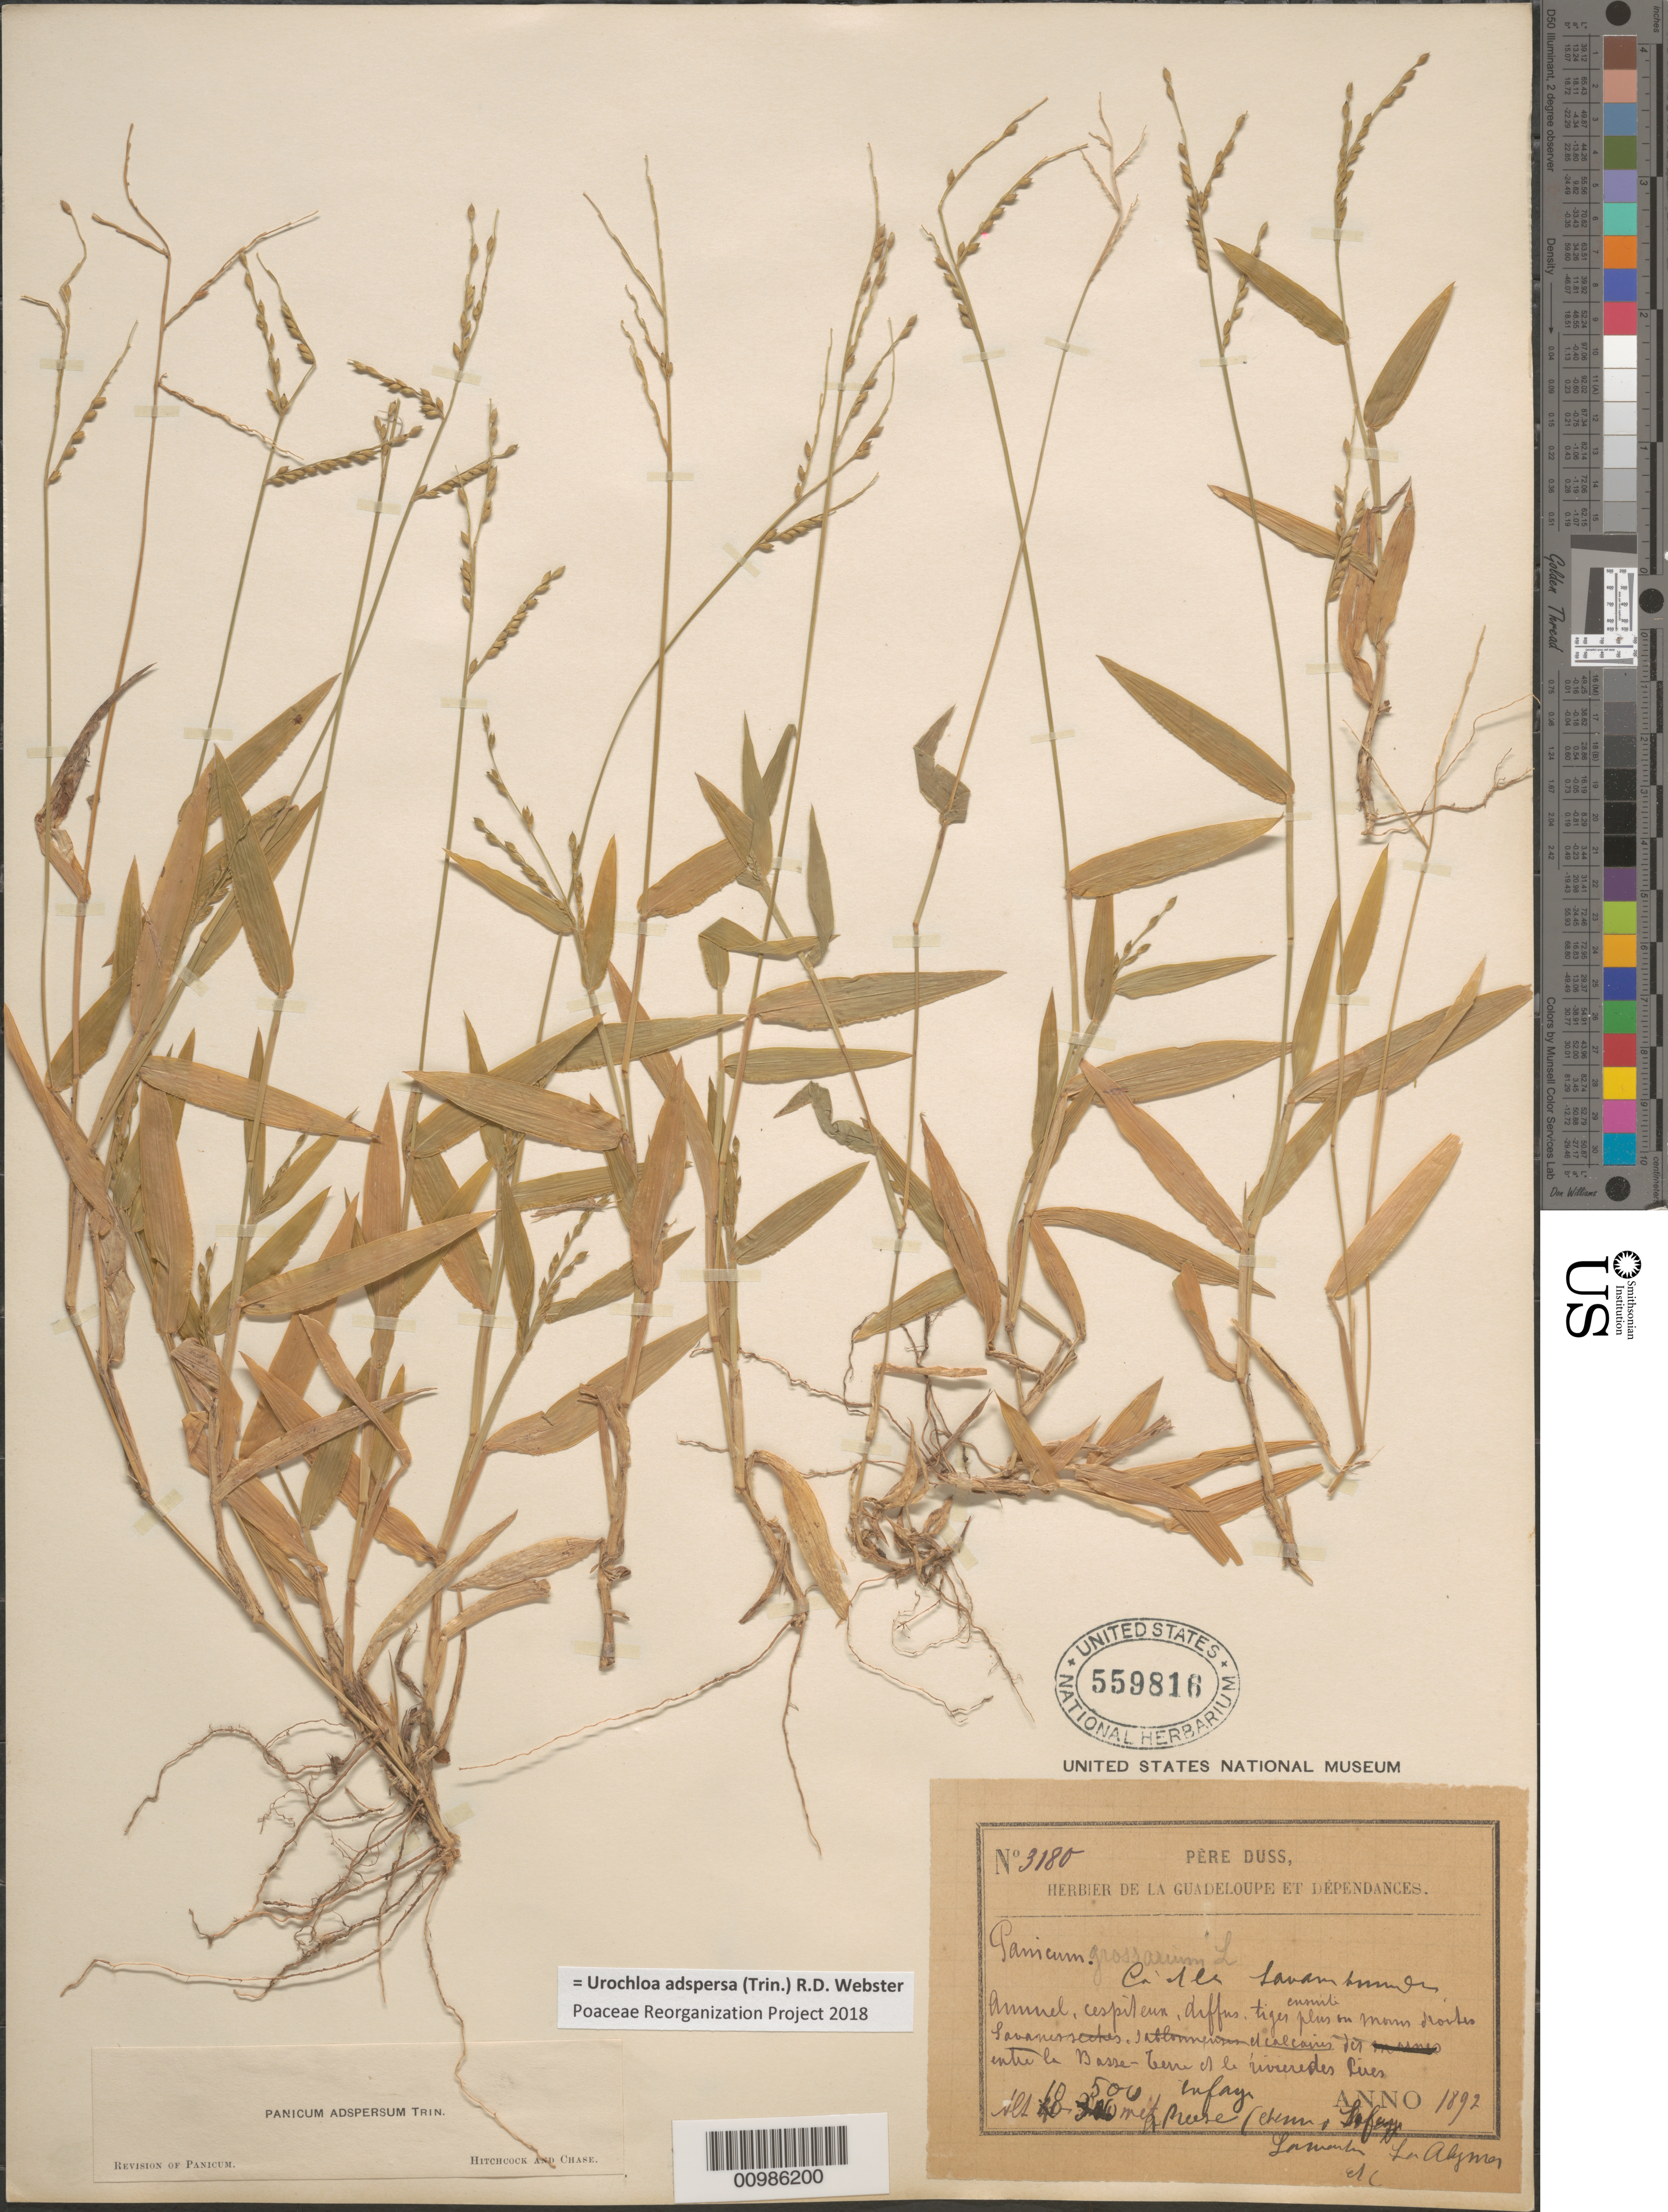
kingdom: Plantae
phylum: Tracheophyta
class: Liliopsida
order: Poales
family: Poaceae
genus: Brachiaria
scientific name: Brachiaria echinulata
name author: (Mez) Parodi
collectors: Père Duss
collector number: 3180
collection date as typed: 1892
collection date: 1892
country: Guadeloupe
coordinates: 0 N, 0 E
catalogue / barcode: US 559816